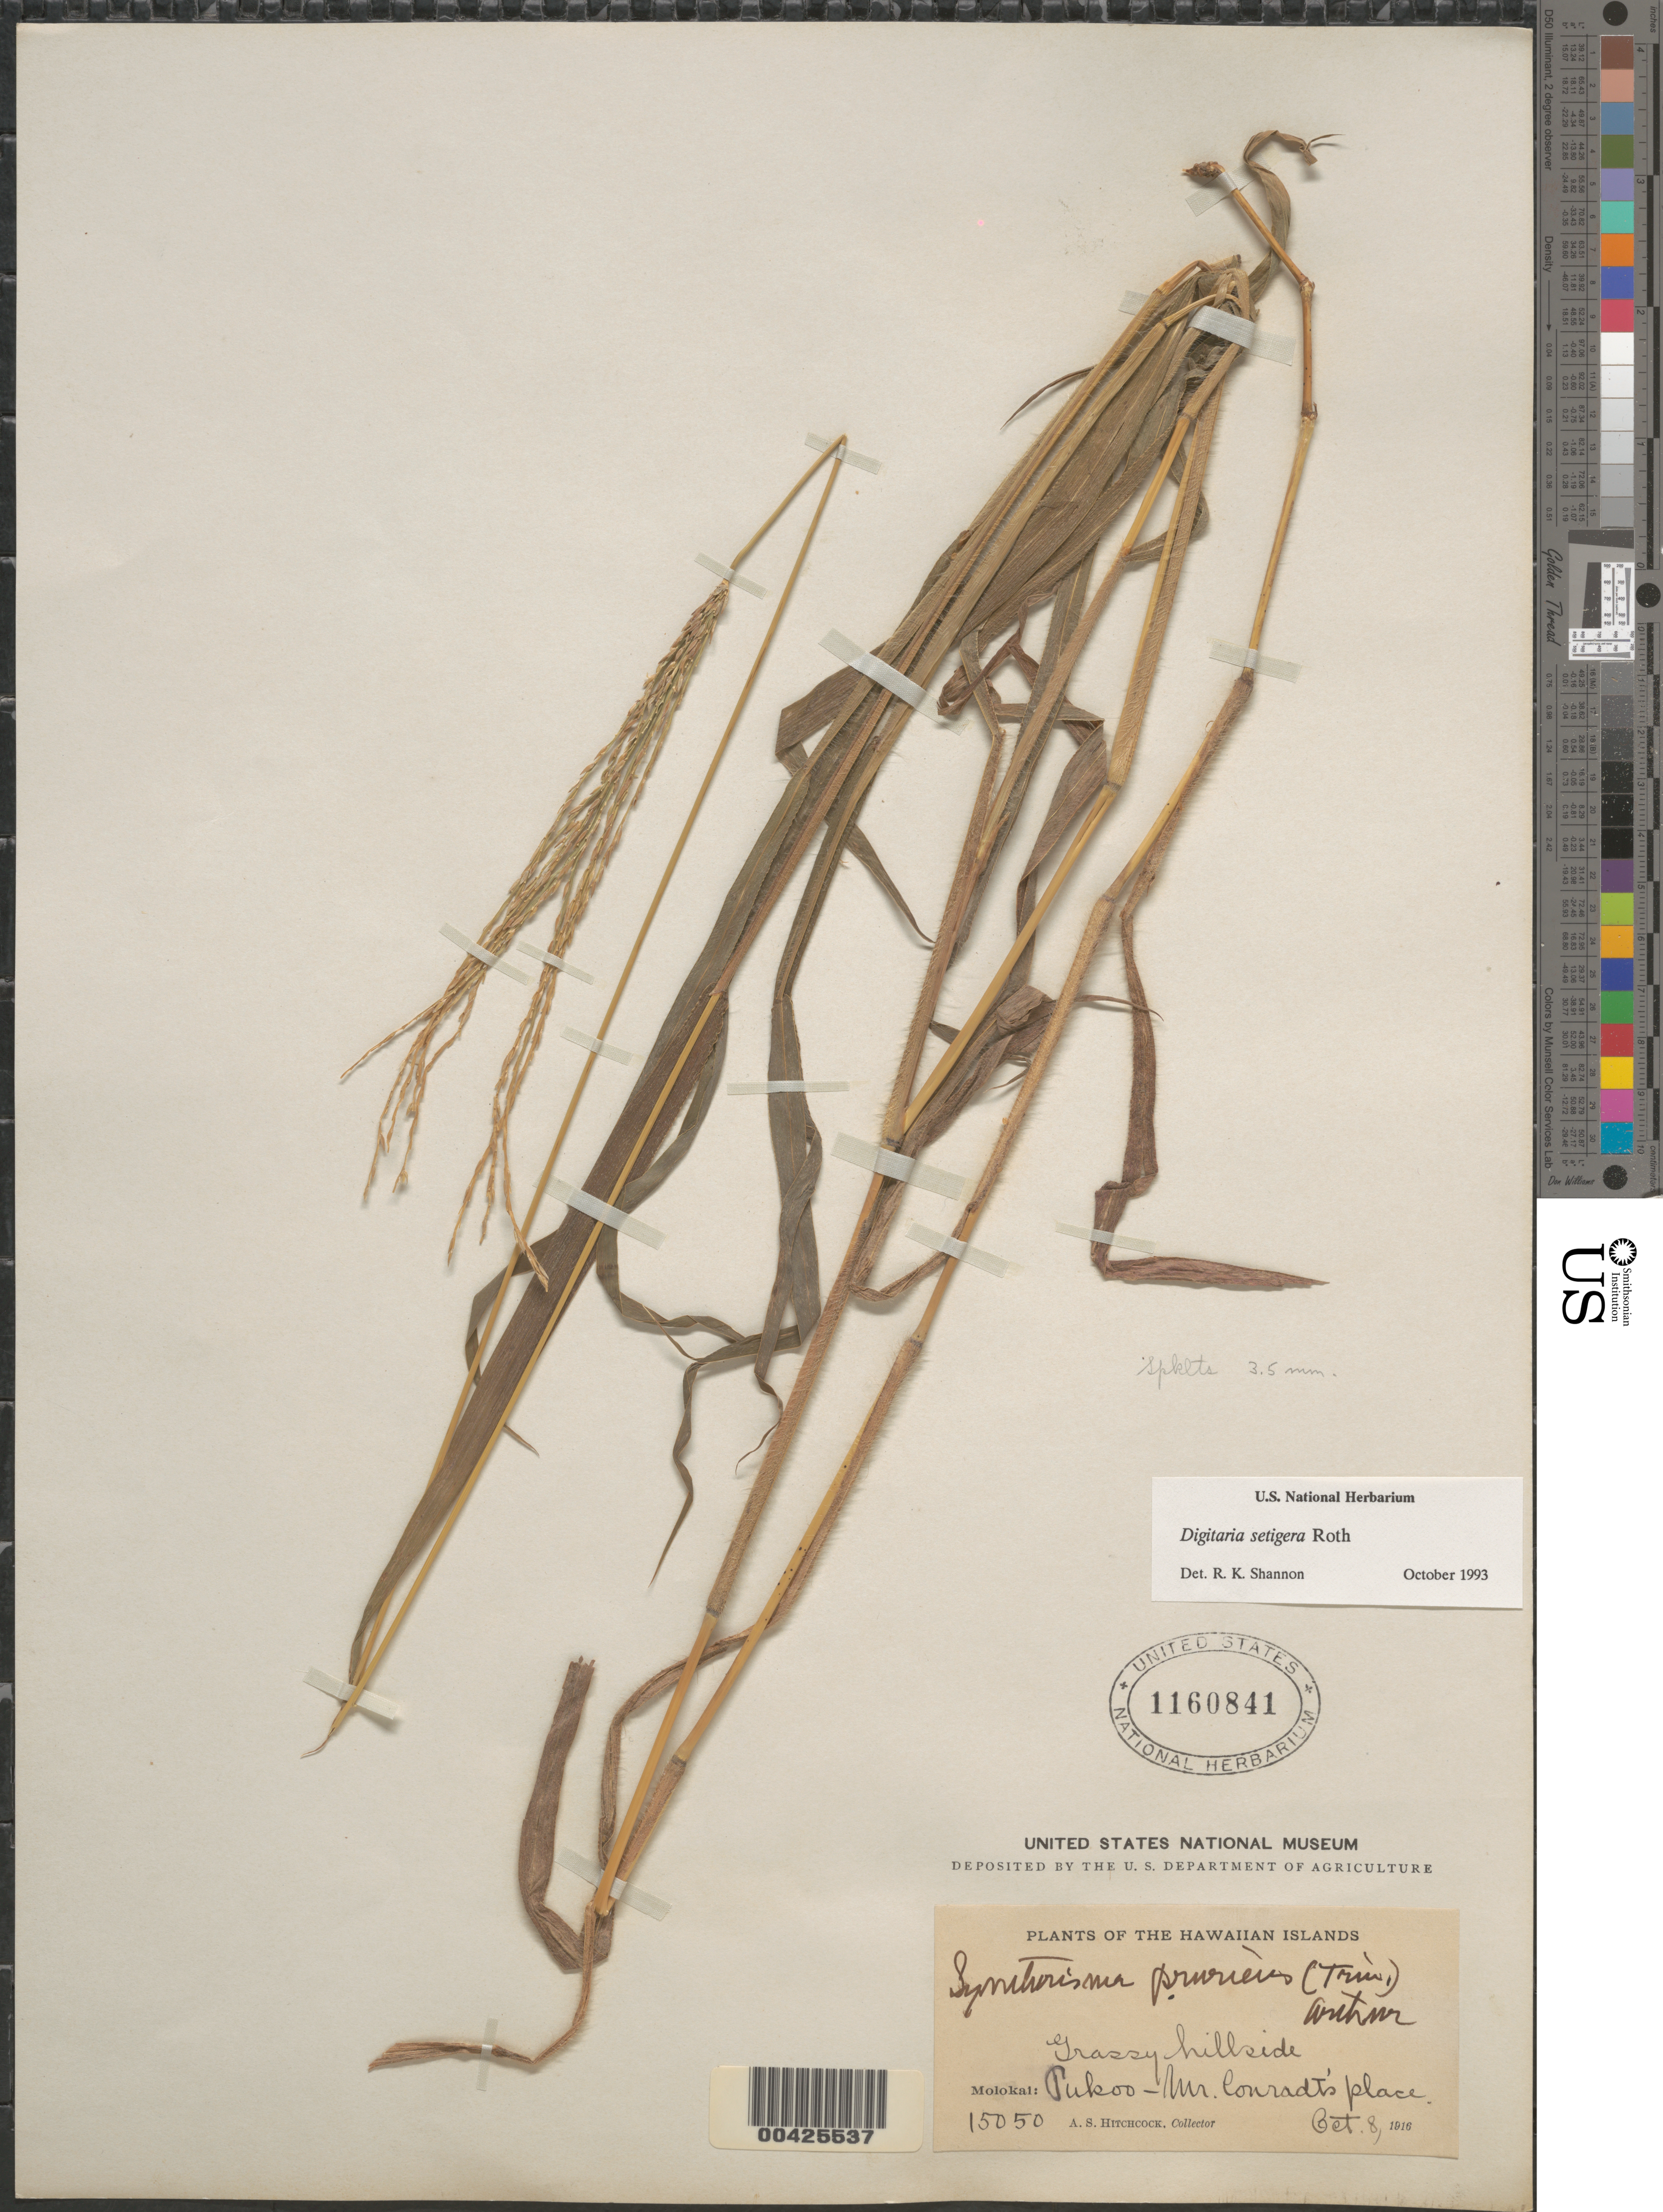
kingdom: Plantae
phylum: Tracheophyta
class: Liliopsida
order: Poales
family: Poaceae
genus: Digitaria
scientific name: Digitaria setigera var. setigera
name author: Roth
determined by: Faccenda, K.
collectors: A. S. Hitchcock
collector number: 15050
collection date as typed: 8 Oct 1916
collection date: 1916-10-08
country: United States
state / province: Hawaii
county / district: Maui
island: Moloka'i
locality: Pukoo - Mr. Contradt's place.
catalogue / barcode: US 1160841